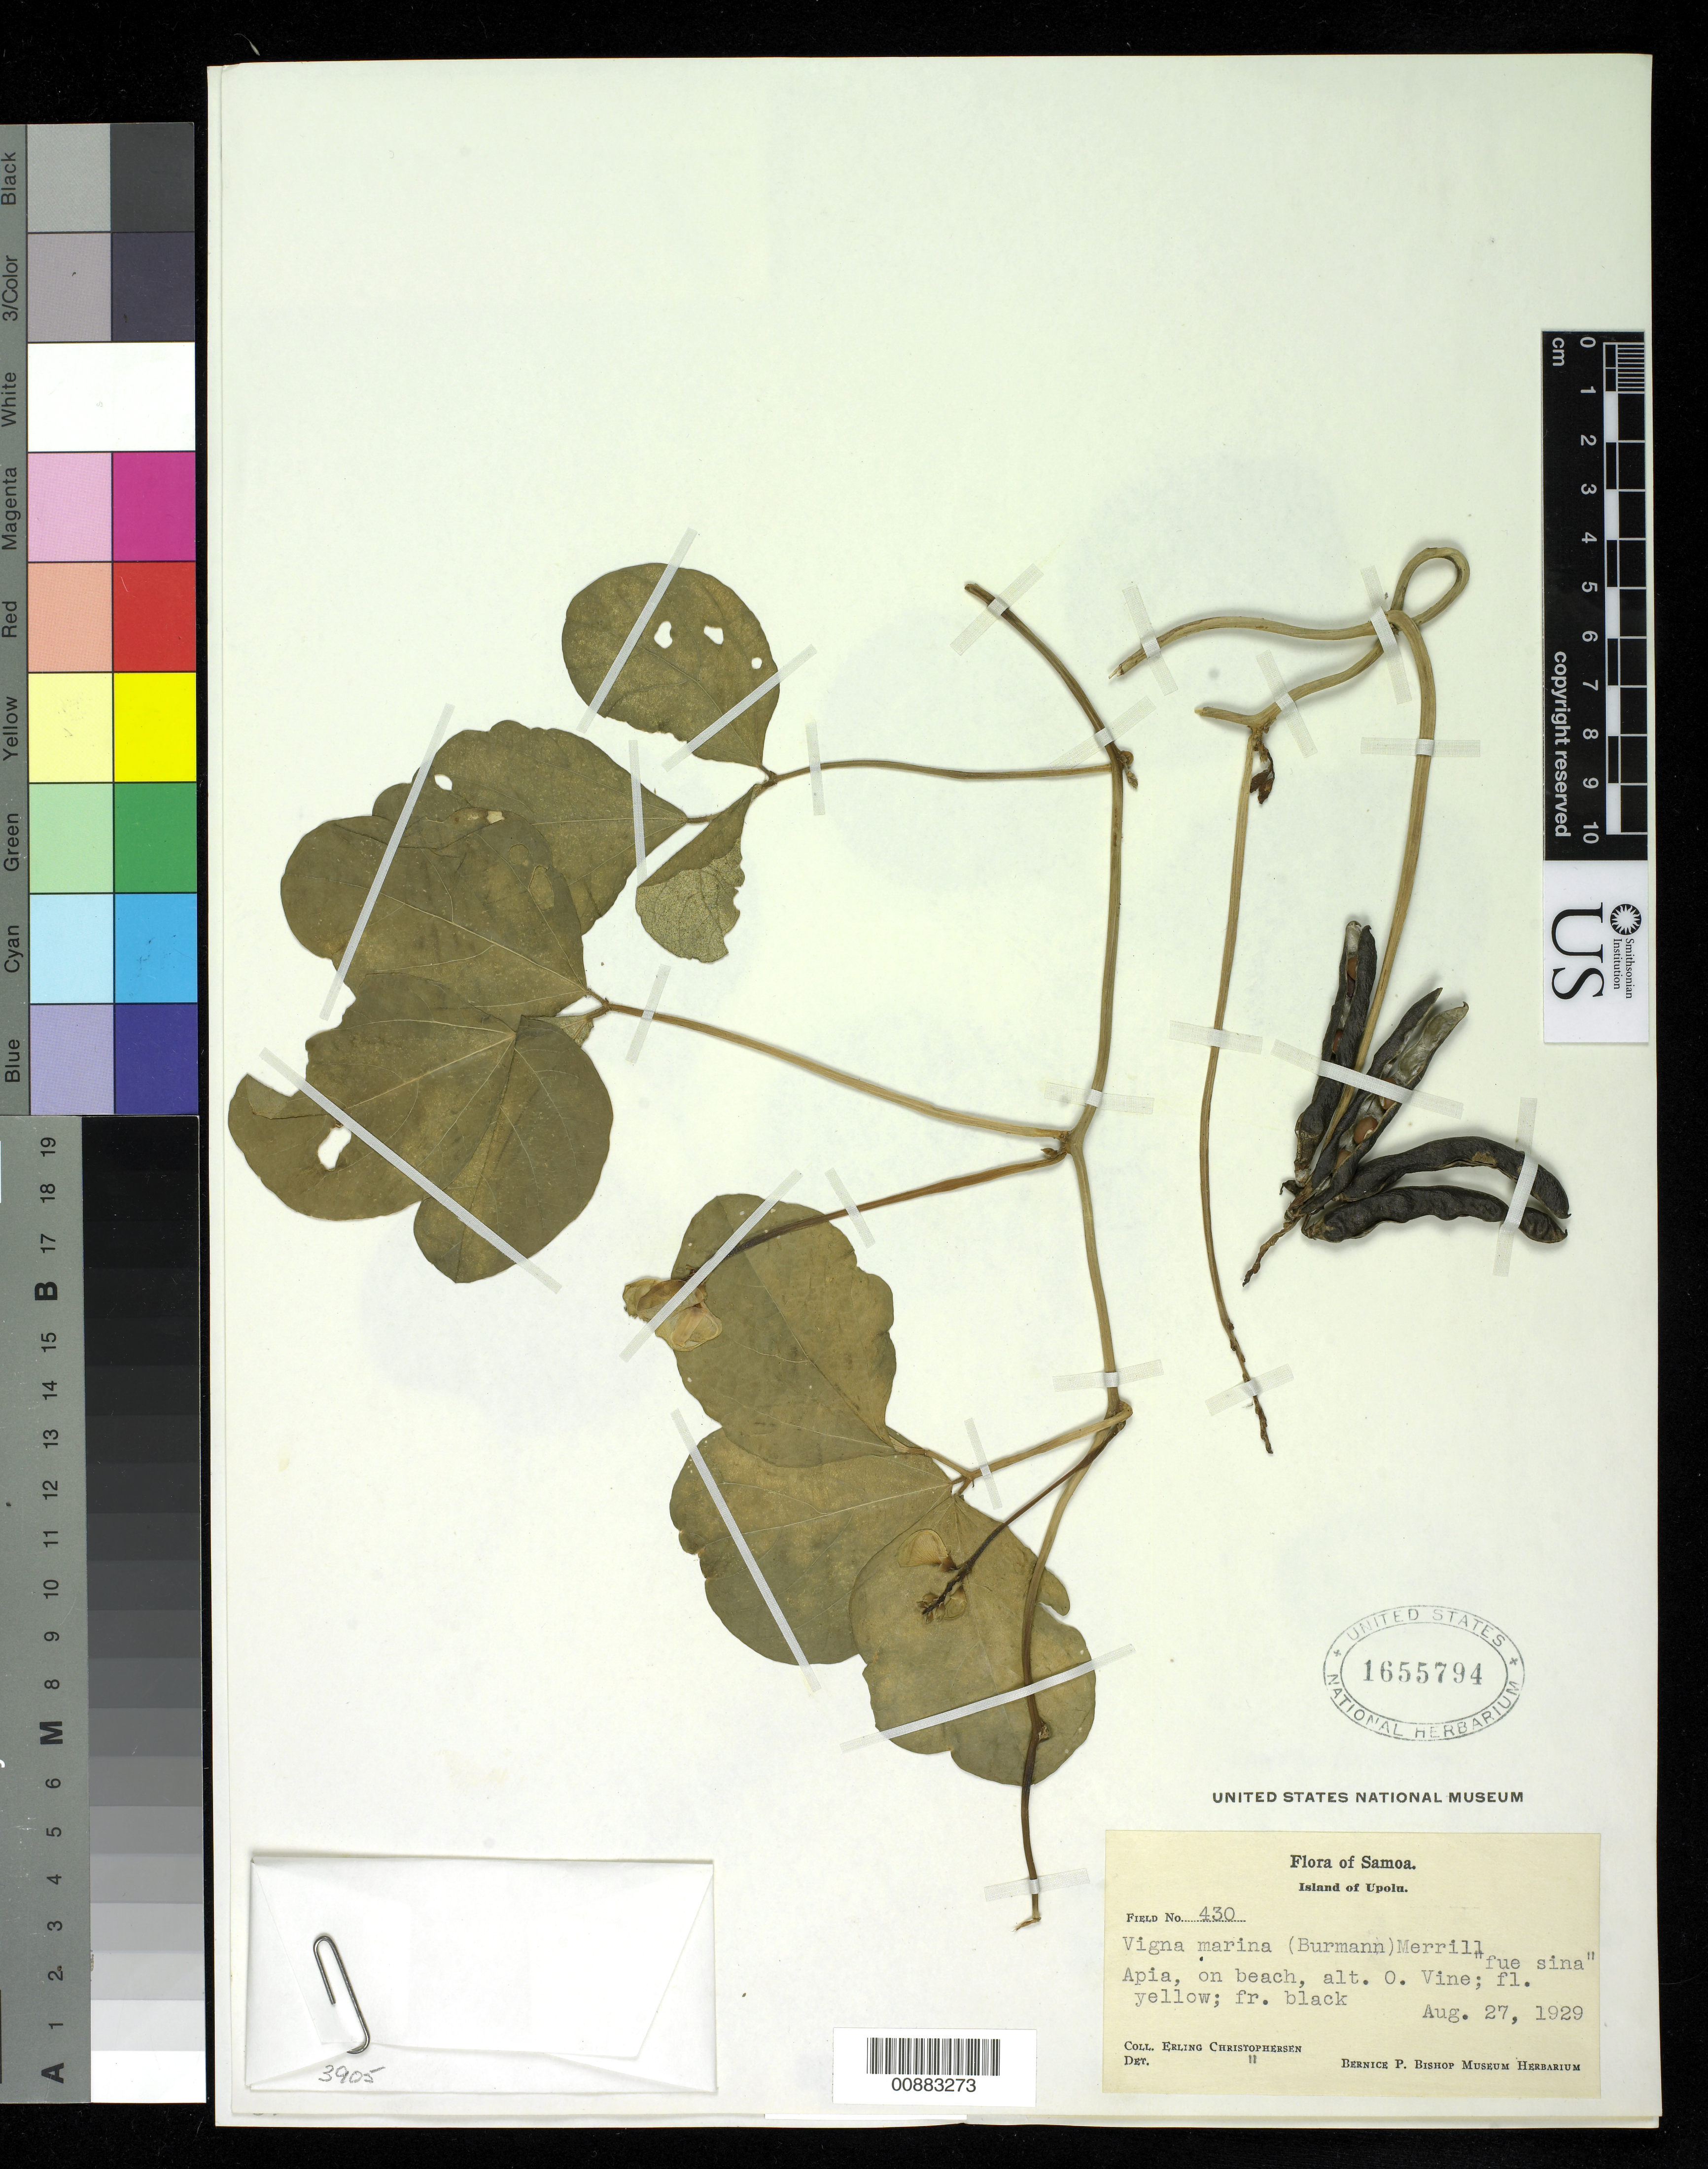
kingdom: Plantae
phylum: Tracheophyta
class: Magnoliopsida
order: Fabales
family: Fabaceae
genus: Vigna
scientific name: Vigna marina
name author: (Burm.) Merr.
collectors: E. Christophersen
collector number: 430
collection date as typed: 27 Aug 1929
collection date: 1929-08-27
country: Samoa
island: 'Upolu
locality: Apia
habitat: On beach.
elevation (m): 0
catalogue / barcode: US 1655794